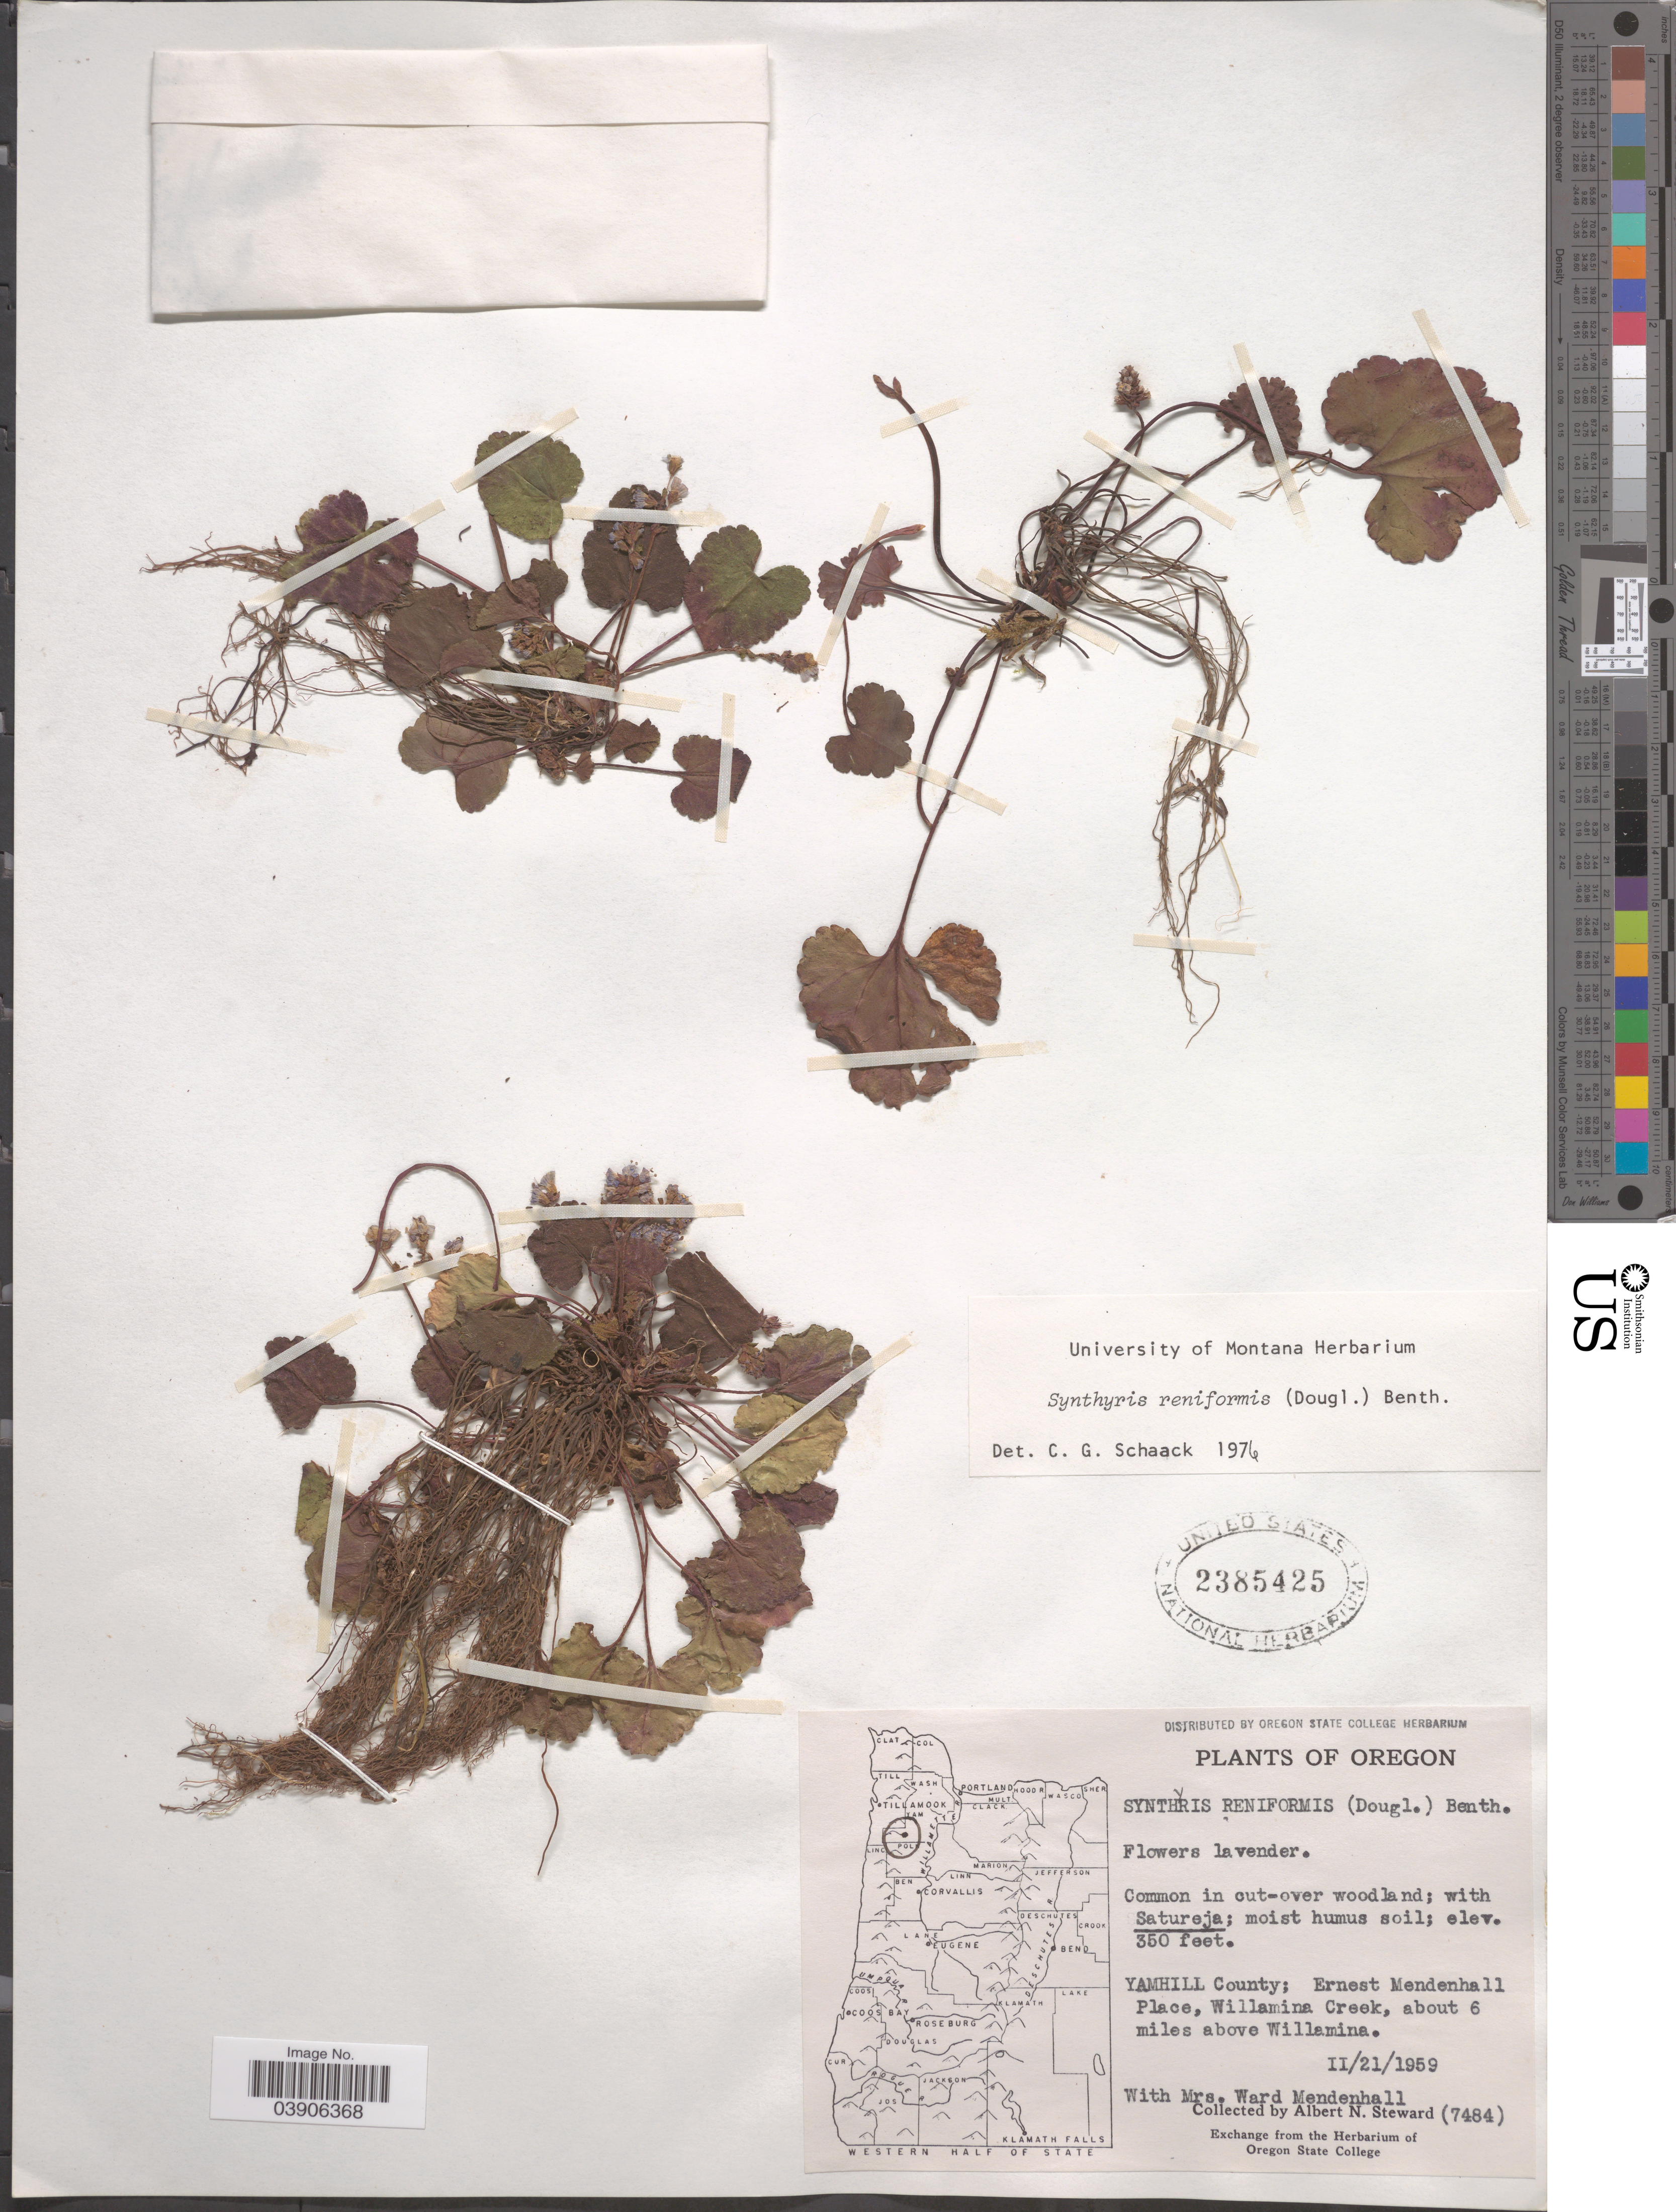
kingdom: Plantae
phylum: Tracheophyta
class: Magnoliopsida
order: Lamiales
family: Plantaginaceae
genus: Synthyris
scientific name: Synthyris reniformis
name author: Benth.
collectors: A. N. Steward & W. Mendenhall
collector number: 7484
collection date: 1959-02-21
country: United States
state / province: Oregon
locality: Yamhill County: Ernest Mendenhall Place, Willamina Creek, about 6 miles above Willamina.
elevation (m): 107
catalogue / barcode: US 2385425